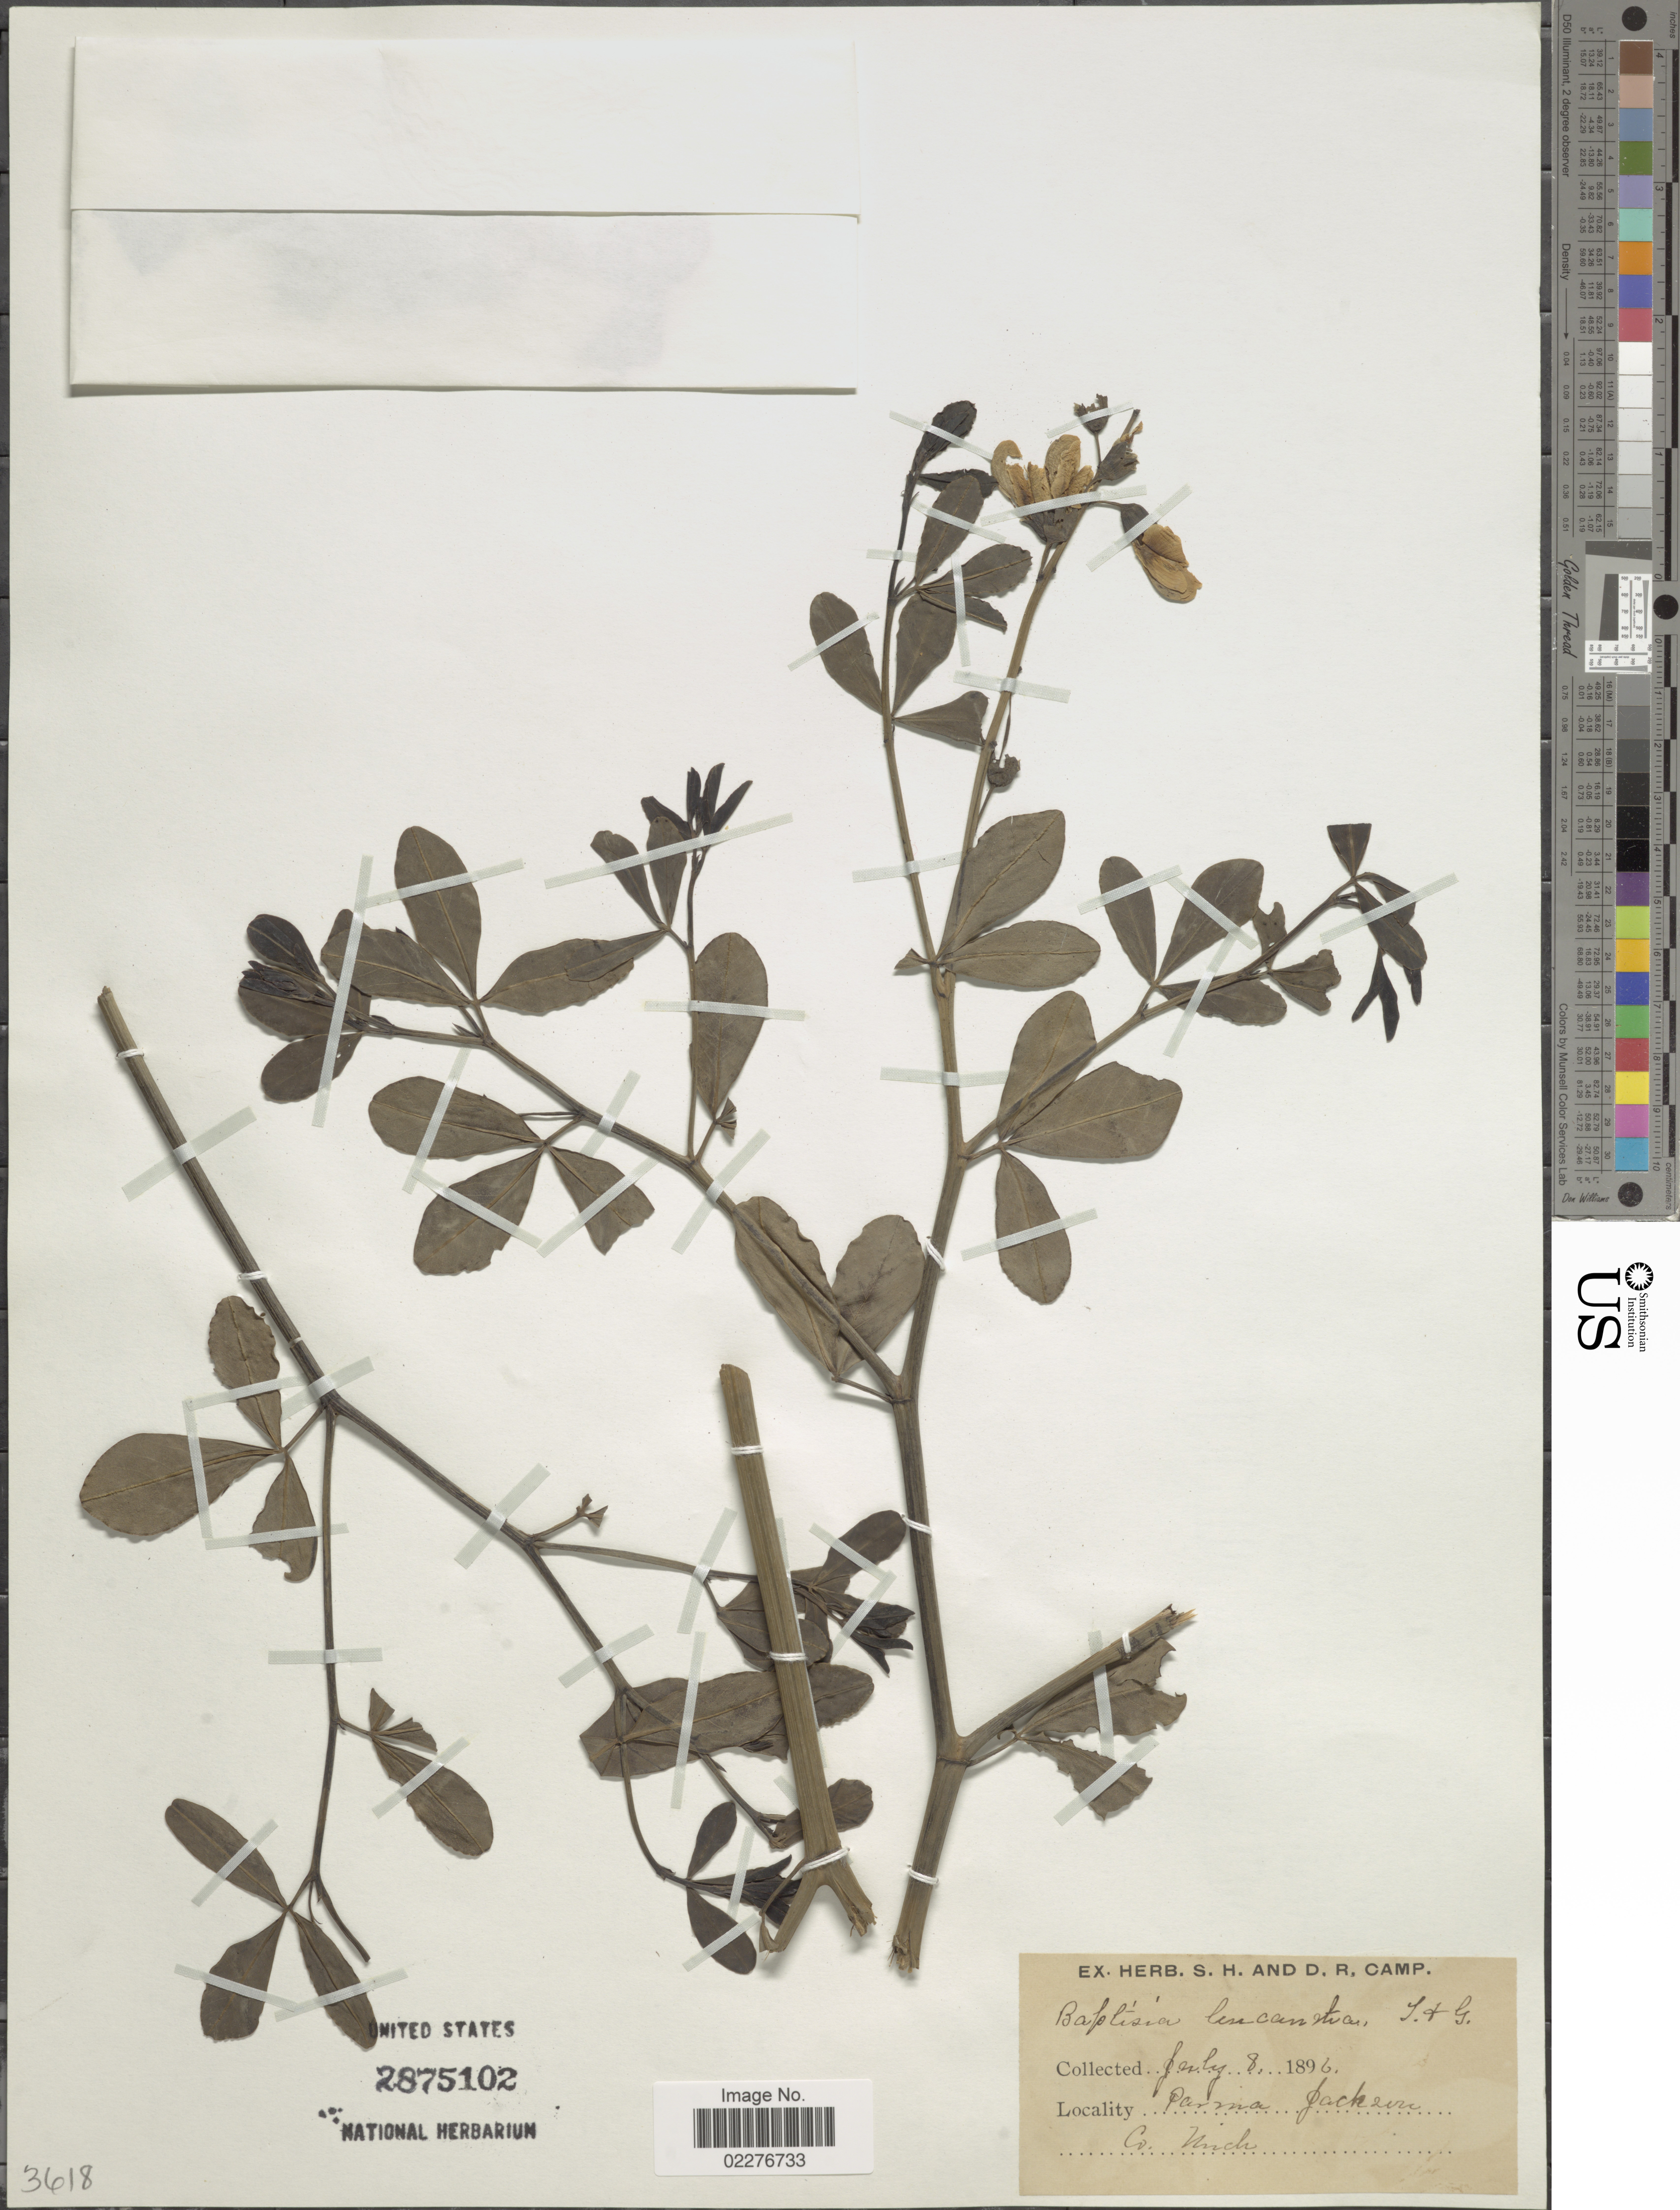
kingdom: Plantae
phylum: Tracheophyta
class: Magnoliopsida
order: Fabales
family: Fabaceae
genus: Baptisia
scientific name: Baptisia leucantha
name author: Torr. & A. Gray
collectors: ex herb. S. H and D. R. Camp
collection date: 1896-07-08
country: Mexico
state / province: Michoacán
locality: Parma Jackson Co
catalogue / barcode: US 2875102